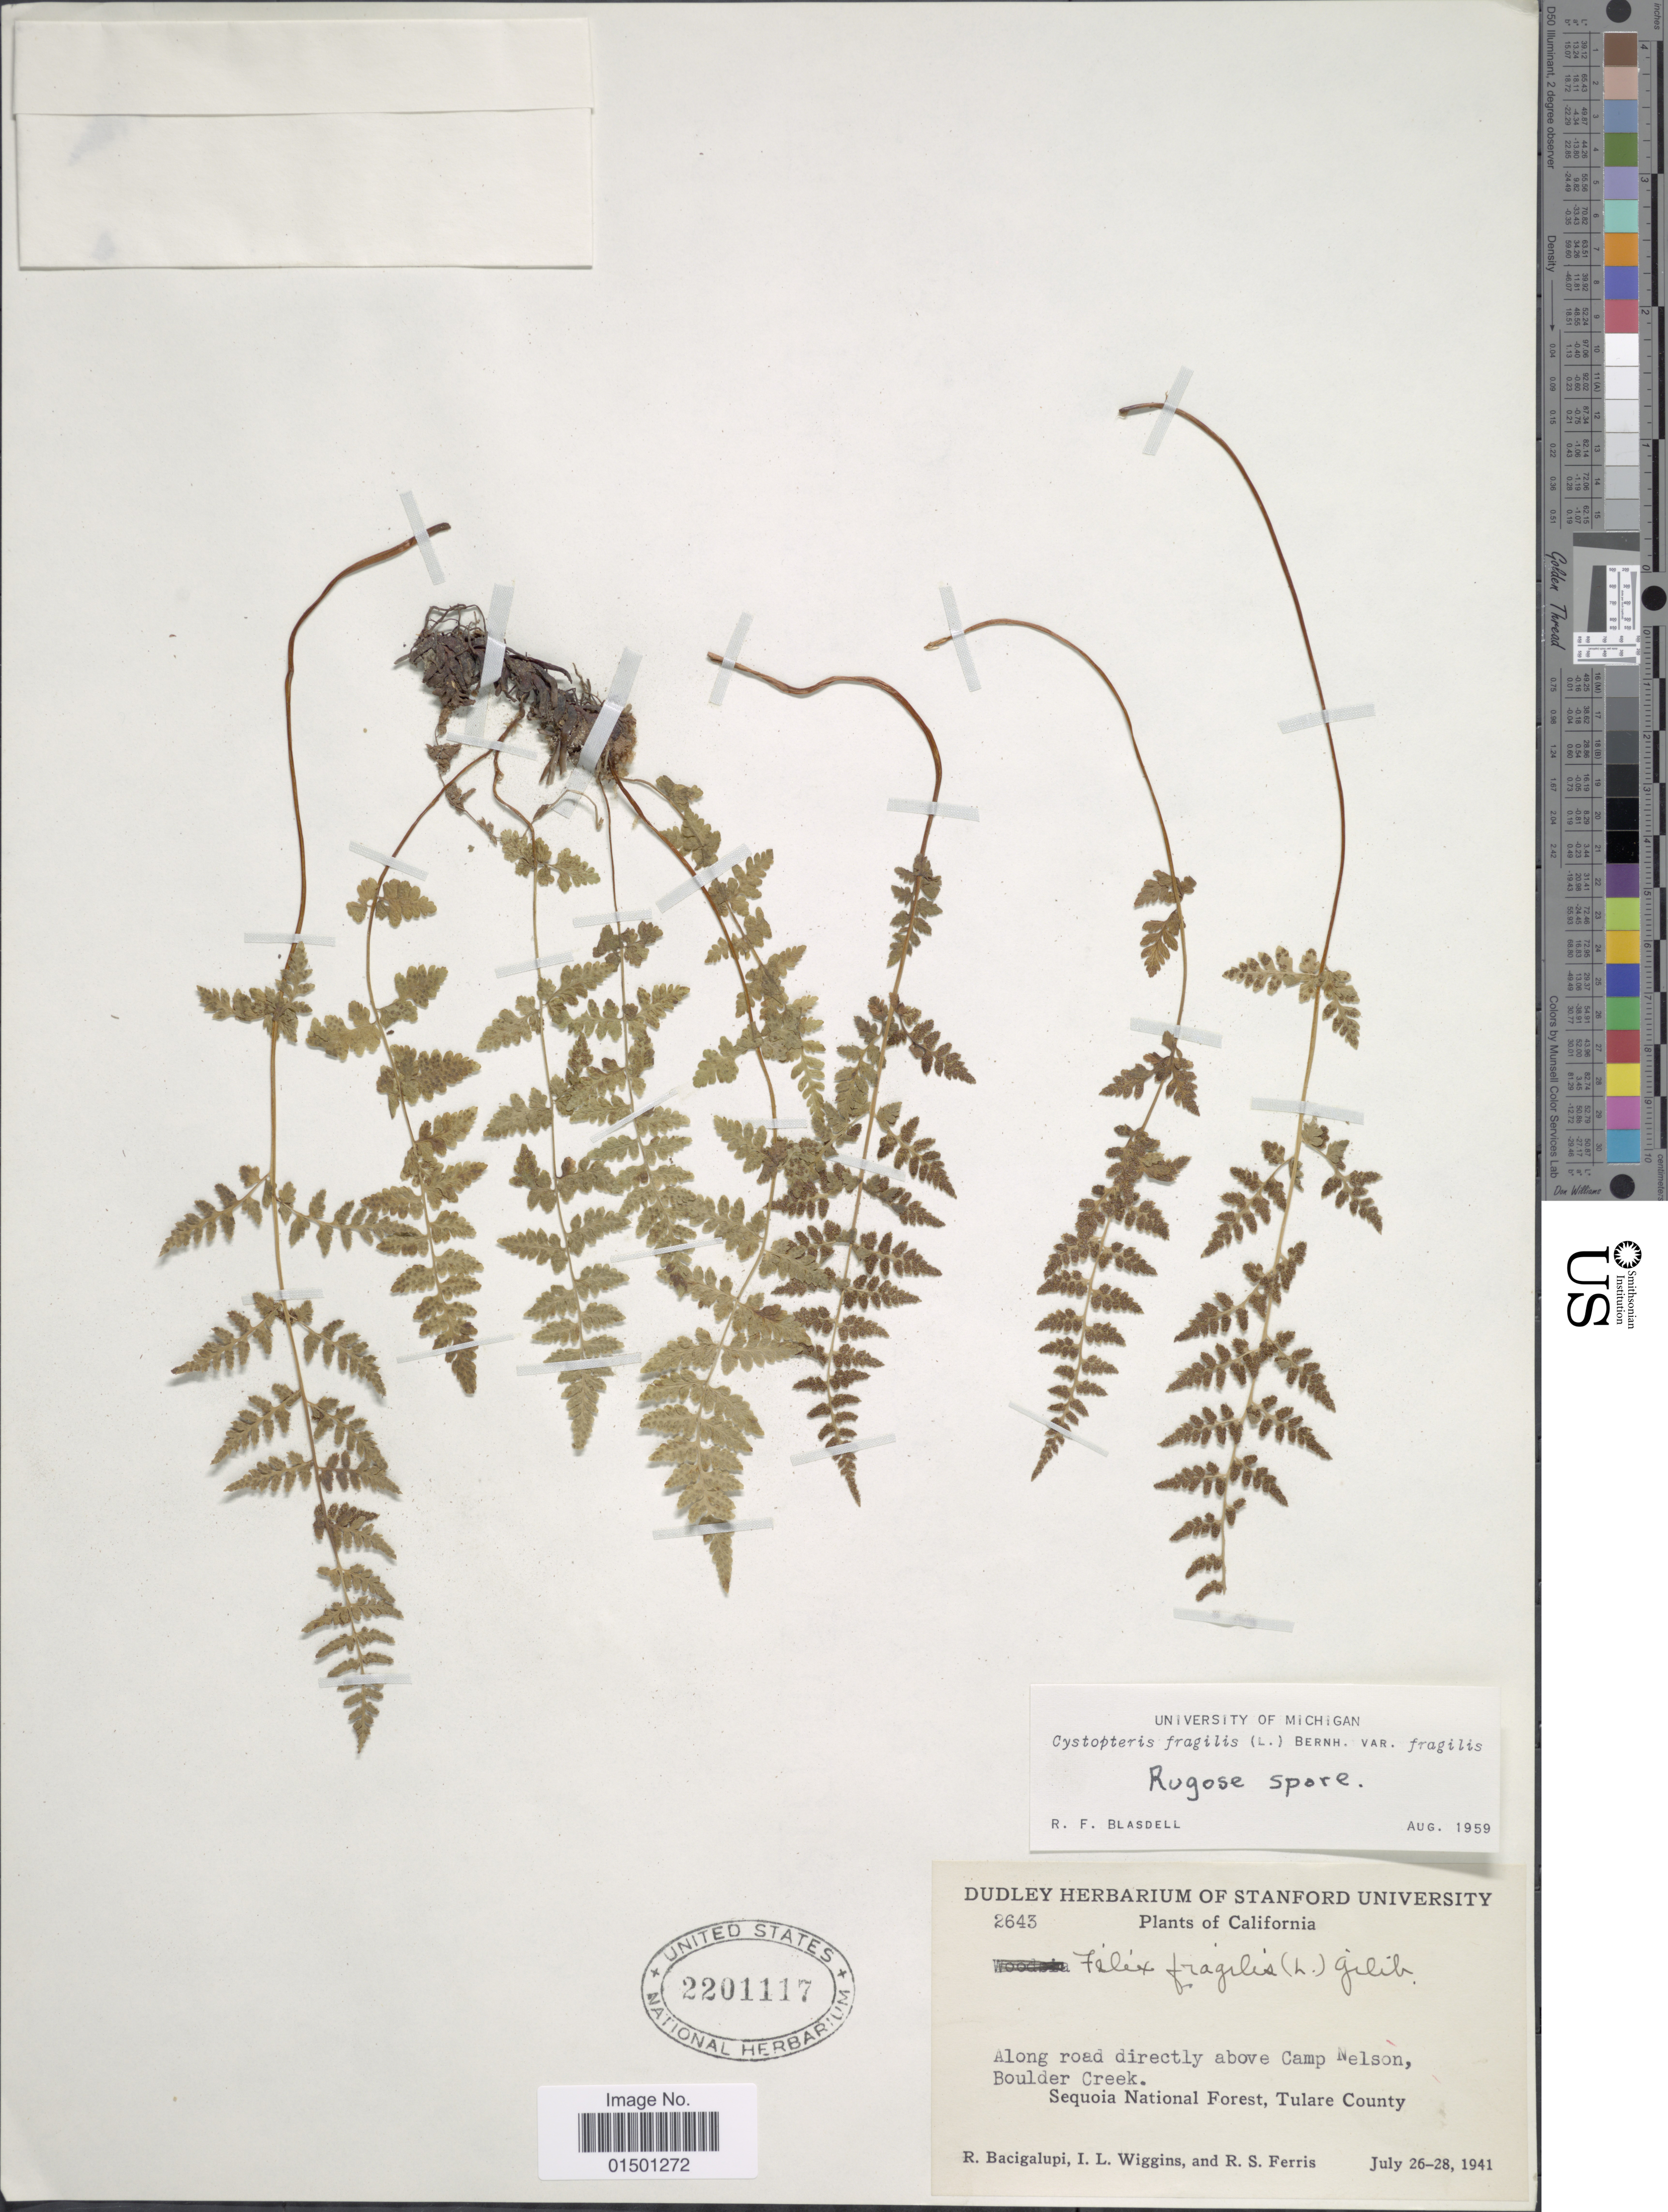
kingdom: Plantae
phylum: Tracheophyta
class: Polypodiopsida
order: Polypodiales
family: Cystopteridaceae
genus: Cystopteris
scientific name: Cystopteris fragilis var. dickieana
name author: B. Boivin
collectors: R. Bacigalupi, I. L. Wiggins & R. S. Ferris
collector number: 2643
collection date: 1941-07-26/1941-07-28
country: United States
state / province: California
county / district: Tulare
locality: Along road directly above Camp NelsonBoulder Creek, Sequoia National Forest, Talure County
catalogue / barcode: US 2201117